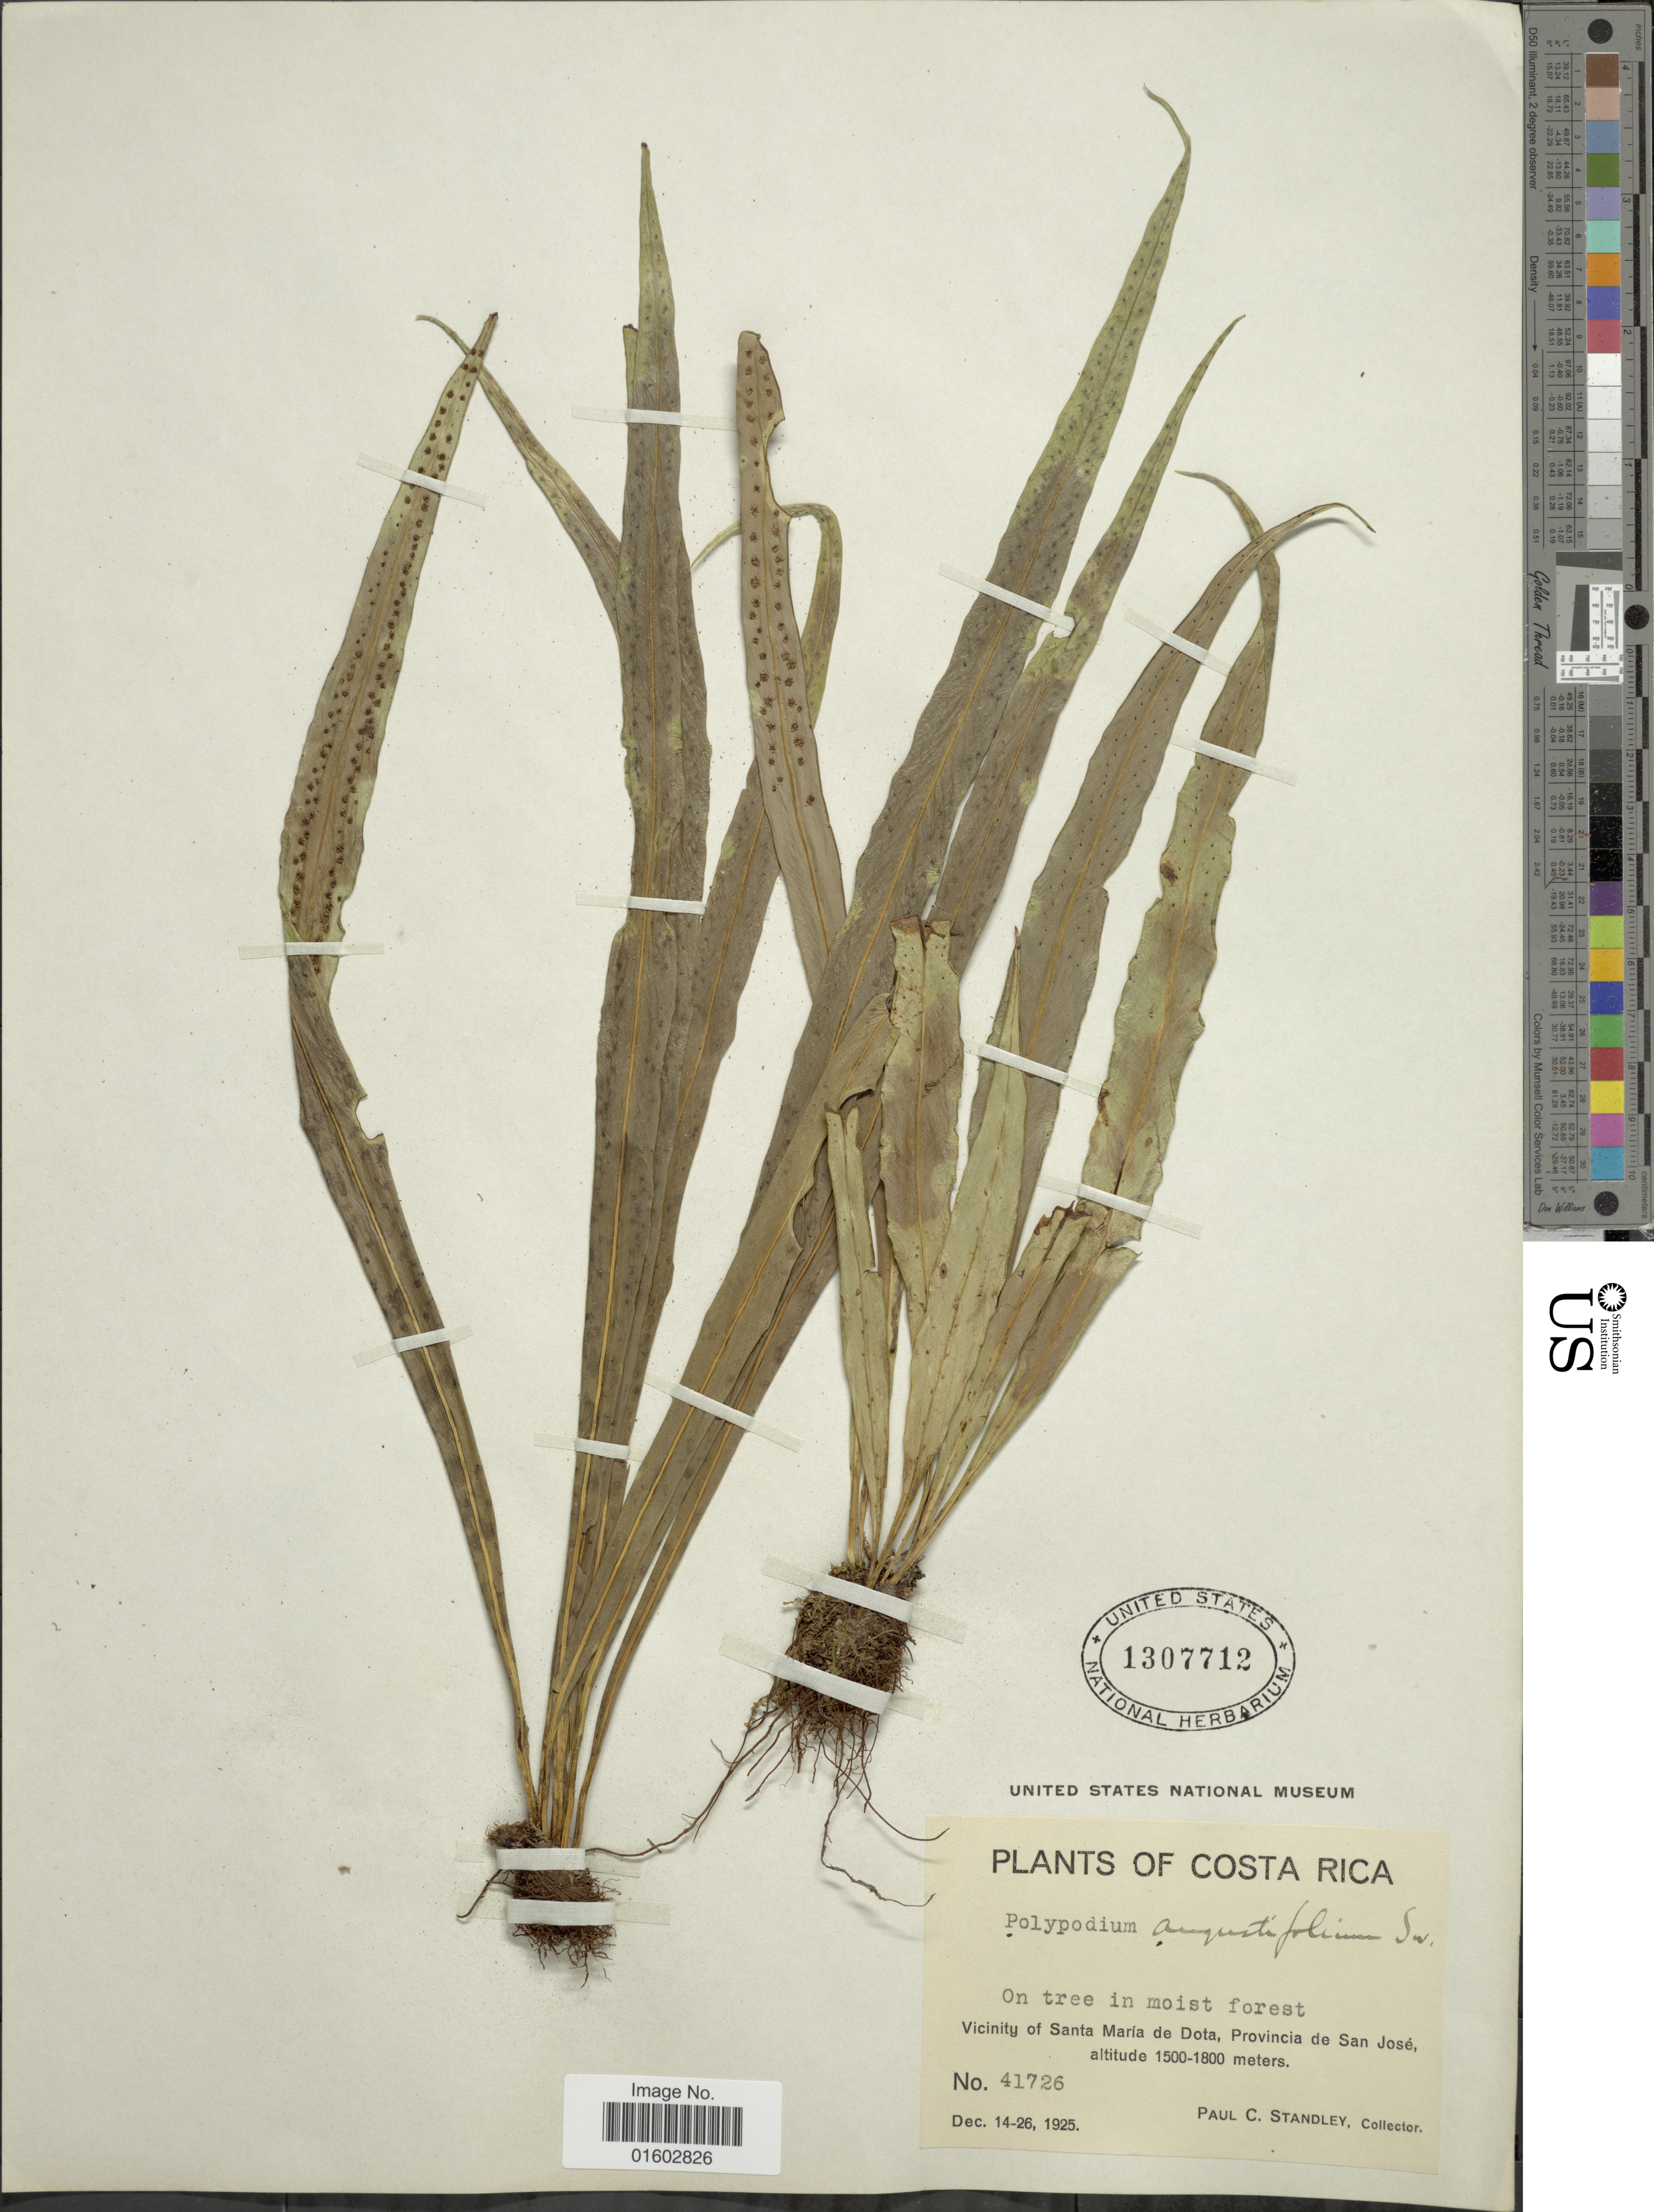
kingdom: Plantae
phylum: Tracheophyta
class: Polypodiopsida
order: Polypodiales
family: Polypodiaceae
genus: Campyloneurum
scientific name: Campyloneurum angustifolium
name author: (Sw.) Fée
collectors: P. C. Standley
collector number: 41726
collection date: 1925-12-14/1925-12-26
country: Costa Rica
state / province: San José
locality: Vicinity of Santa Marta de Dota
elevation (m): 1500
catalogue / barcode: US 1307712